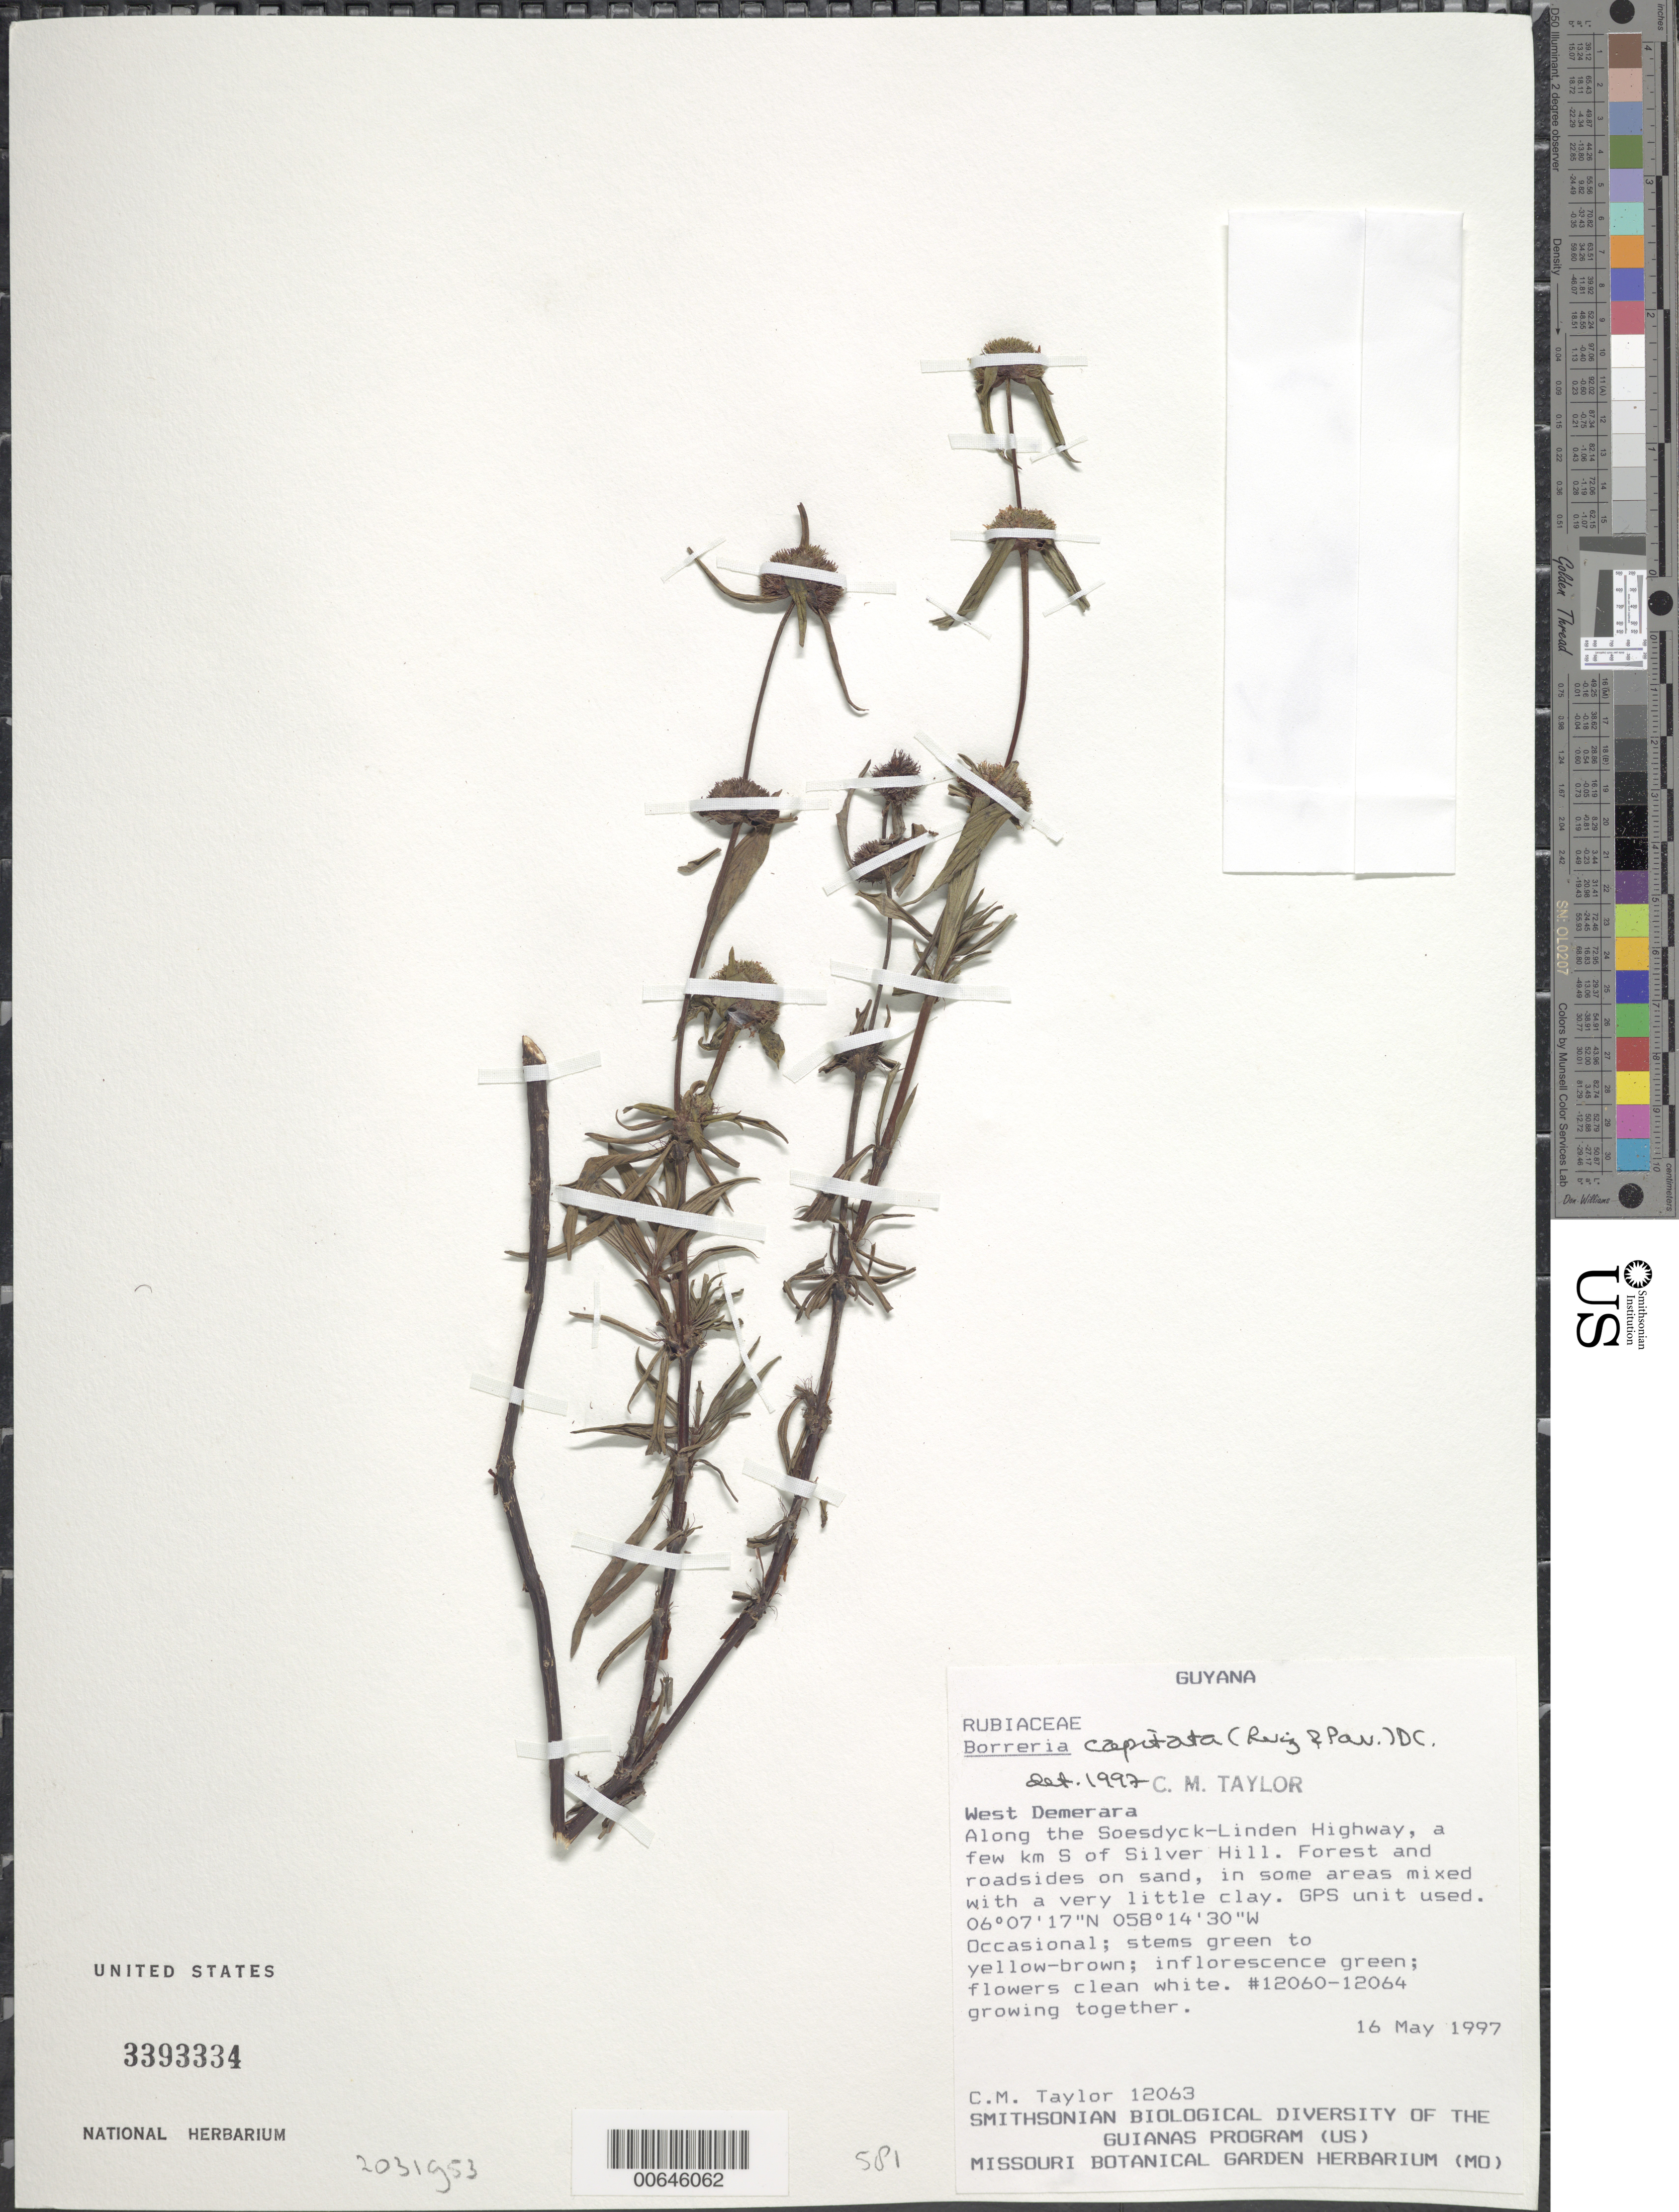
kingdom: Plantae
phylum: Tracheophyta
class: Magnoliopsida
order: Gentianales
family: Rubiaceae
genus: Spermacoce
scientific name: Spermacoce capitata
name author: Ruiz & Pav.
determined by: Delprete, P. G., Herb. de Guyane Cay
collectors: C. M. Taylor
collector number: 12063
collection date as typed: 16 May 1997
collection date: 1997-05-16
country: Guyana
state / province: Demerara-Mahaica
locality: Soesdyck-Linden Hwy., 1-3 km S of Silver Hill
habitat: Forest & roadsides on sand, in some areas mixed with a little clay. Occasional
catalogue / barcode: US 3393334